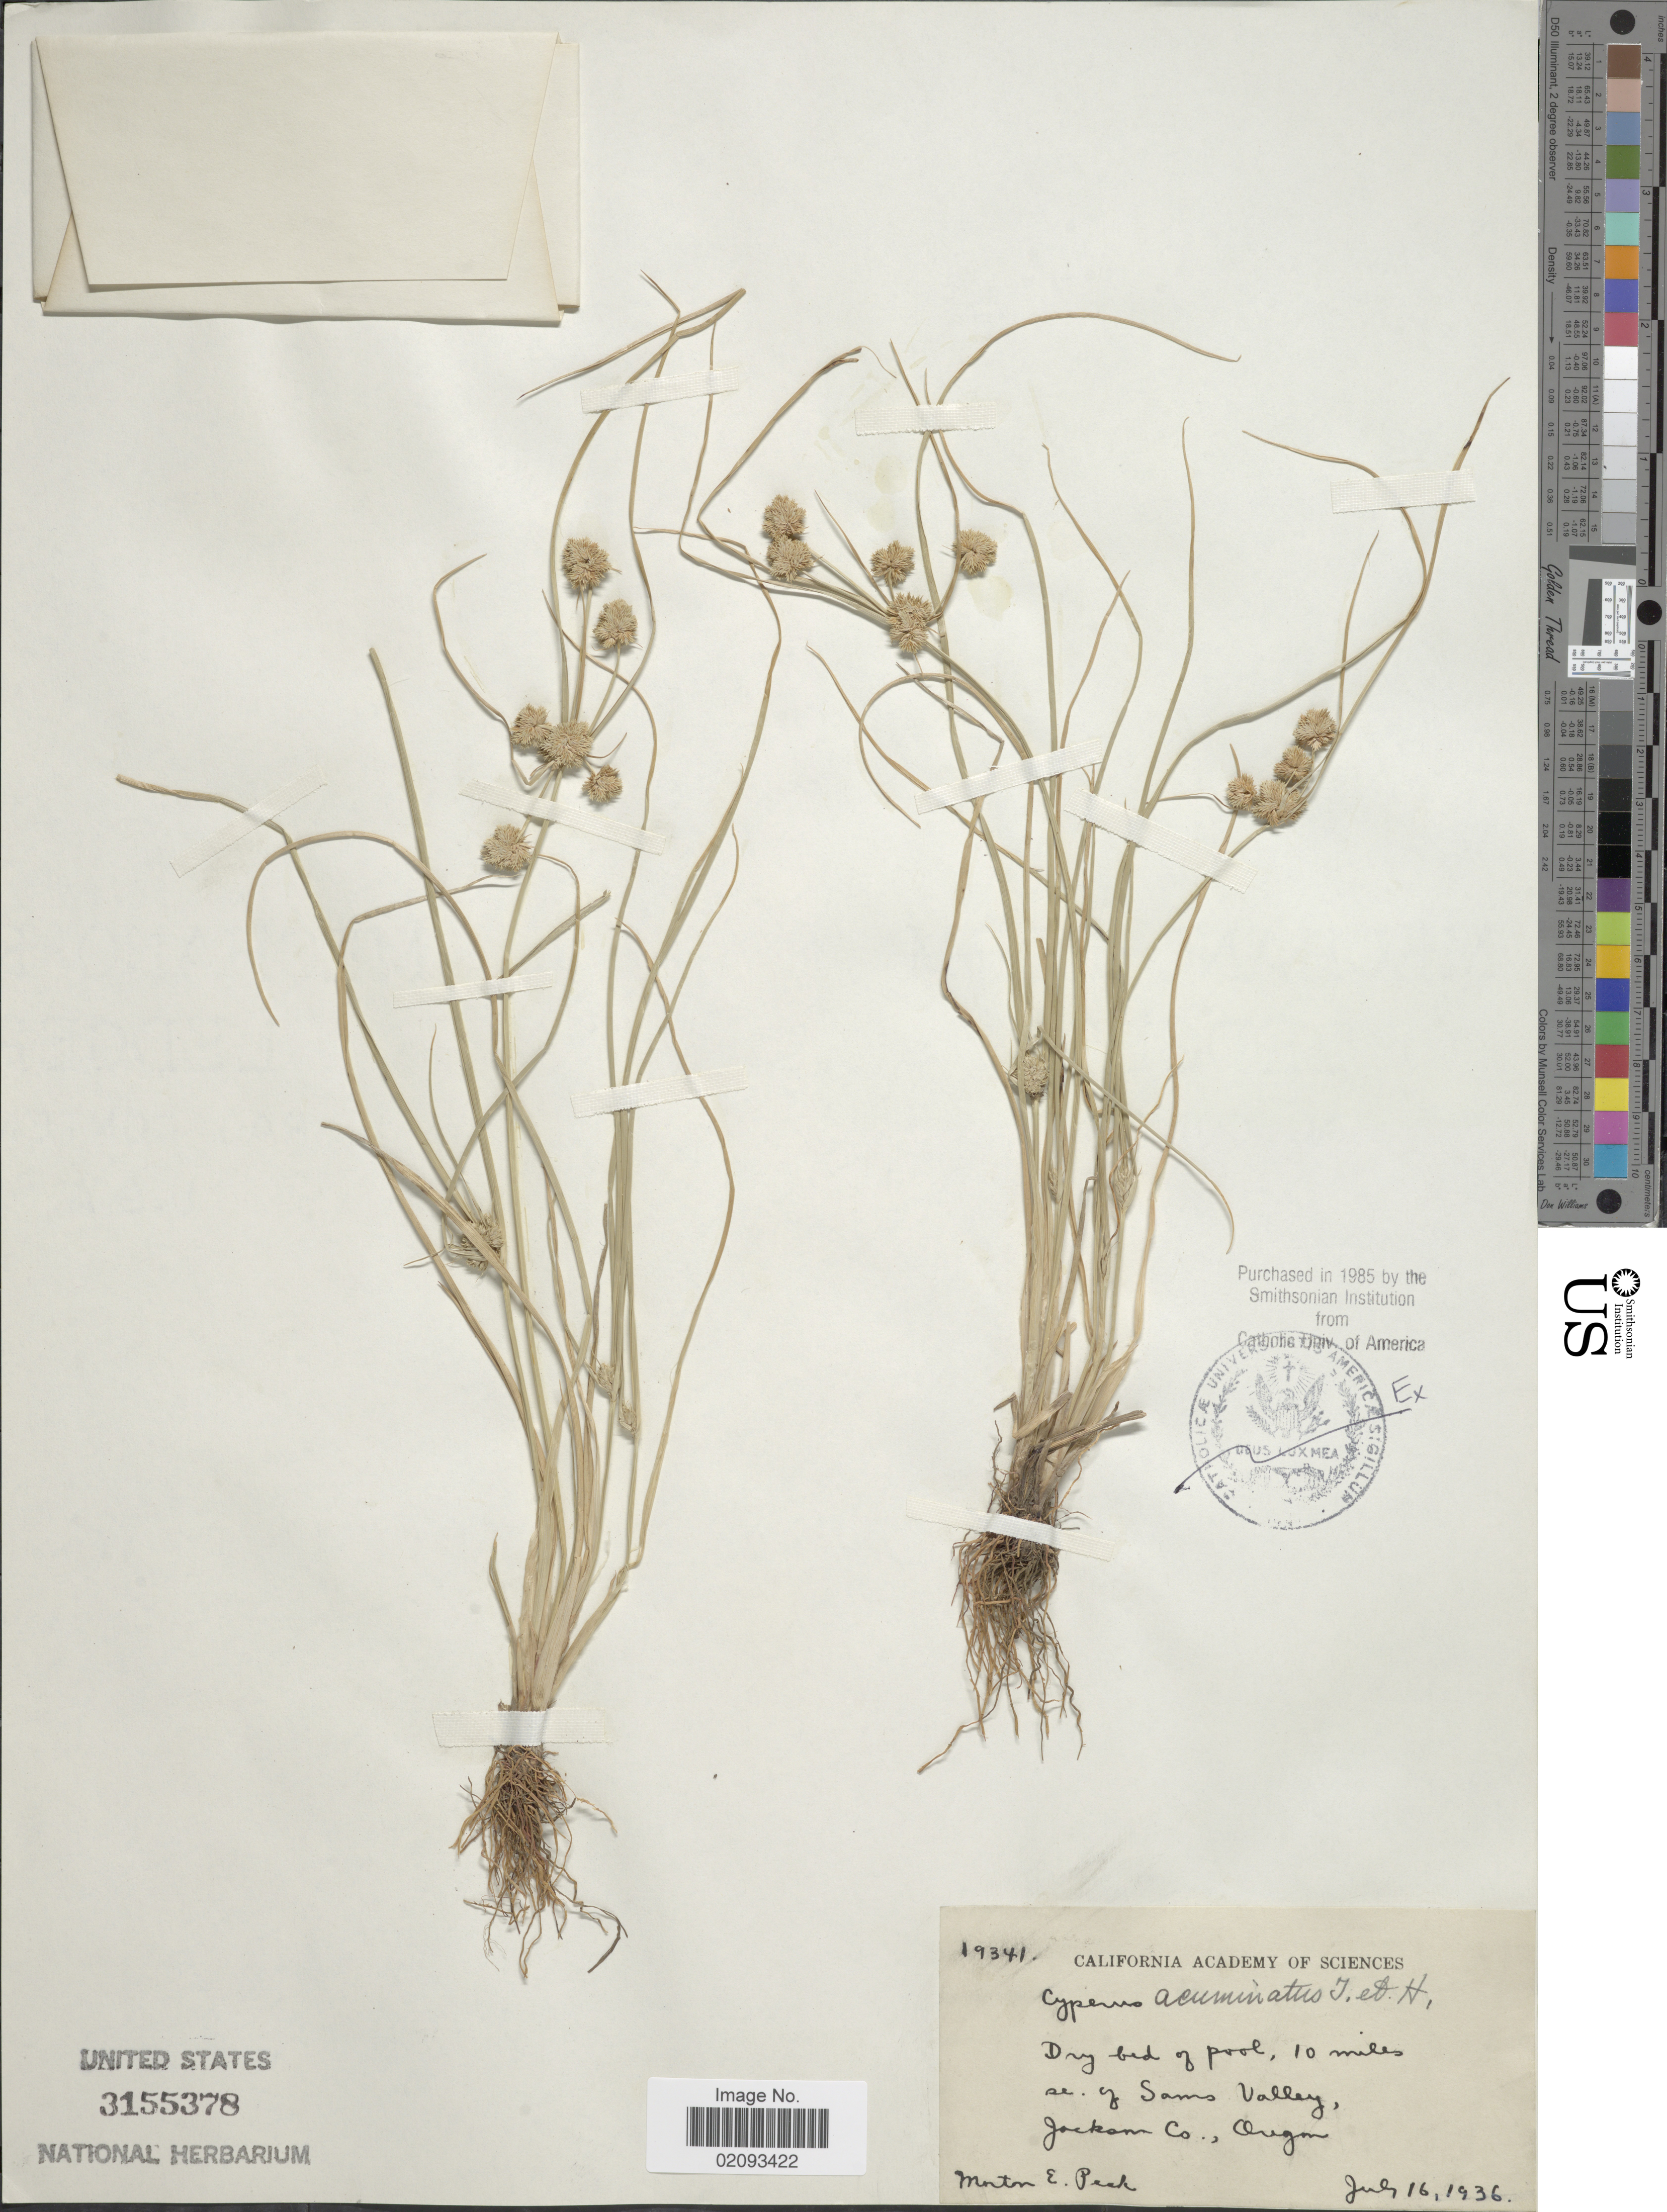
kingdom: Plantae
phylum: Tracheophyta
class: Liliopsida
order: Poales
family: Cyperaceae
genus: Cyperus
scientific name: Cyperus acuminatus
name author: Torr. & Hook.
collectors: M. E. Peck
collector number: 19341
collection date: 1936-07-16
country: United States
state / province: Oregon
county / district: Jackson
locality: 10 miles se. of Sams Valley, Jackson Co.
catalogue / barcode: US 3155378